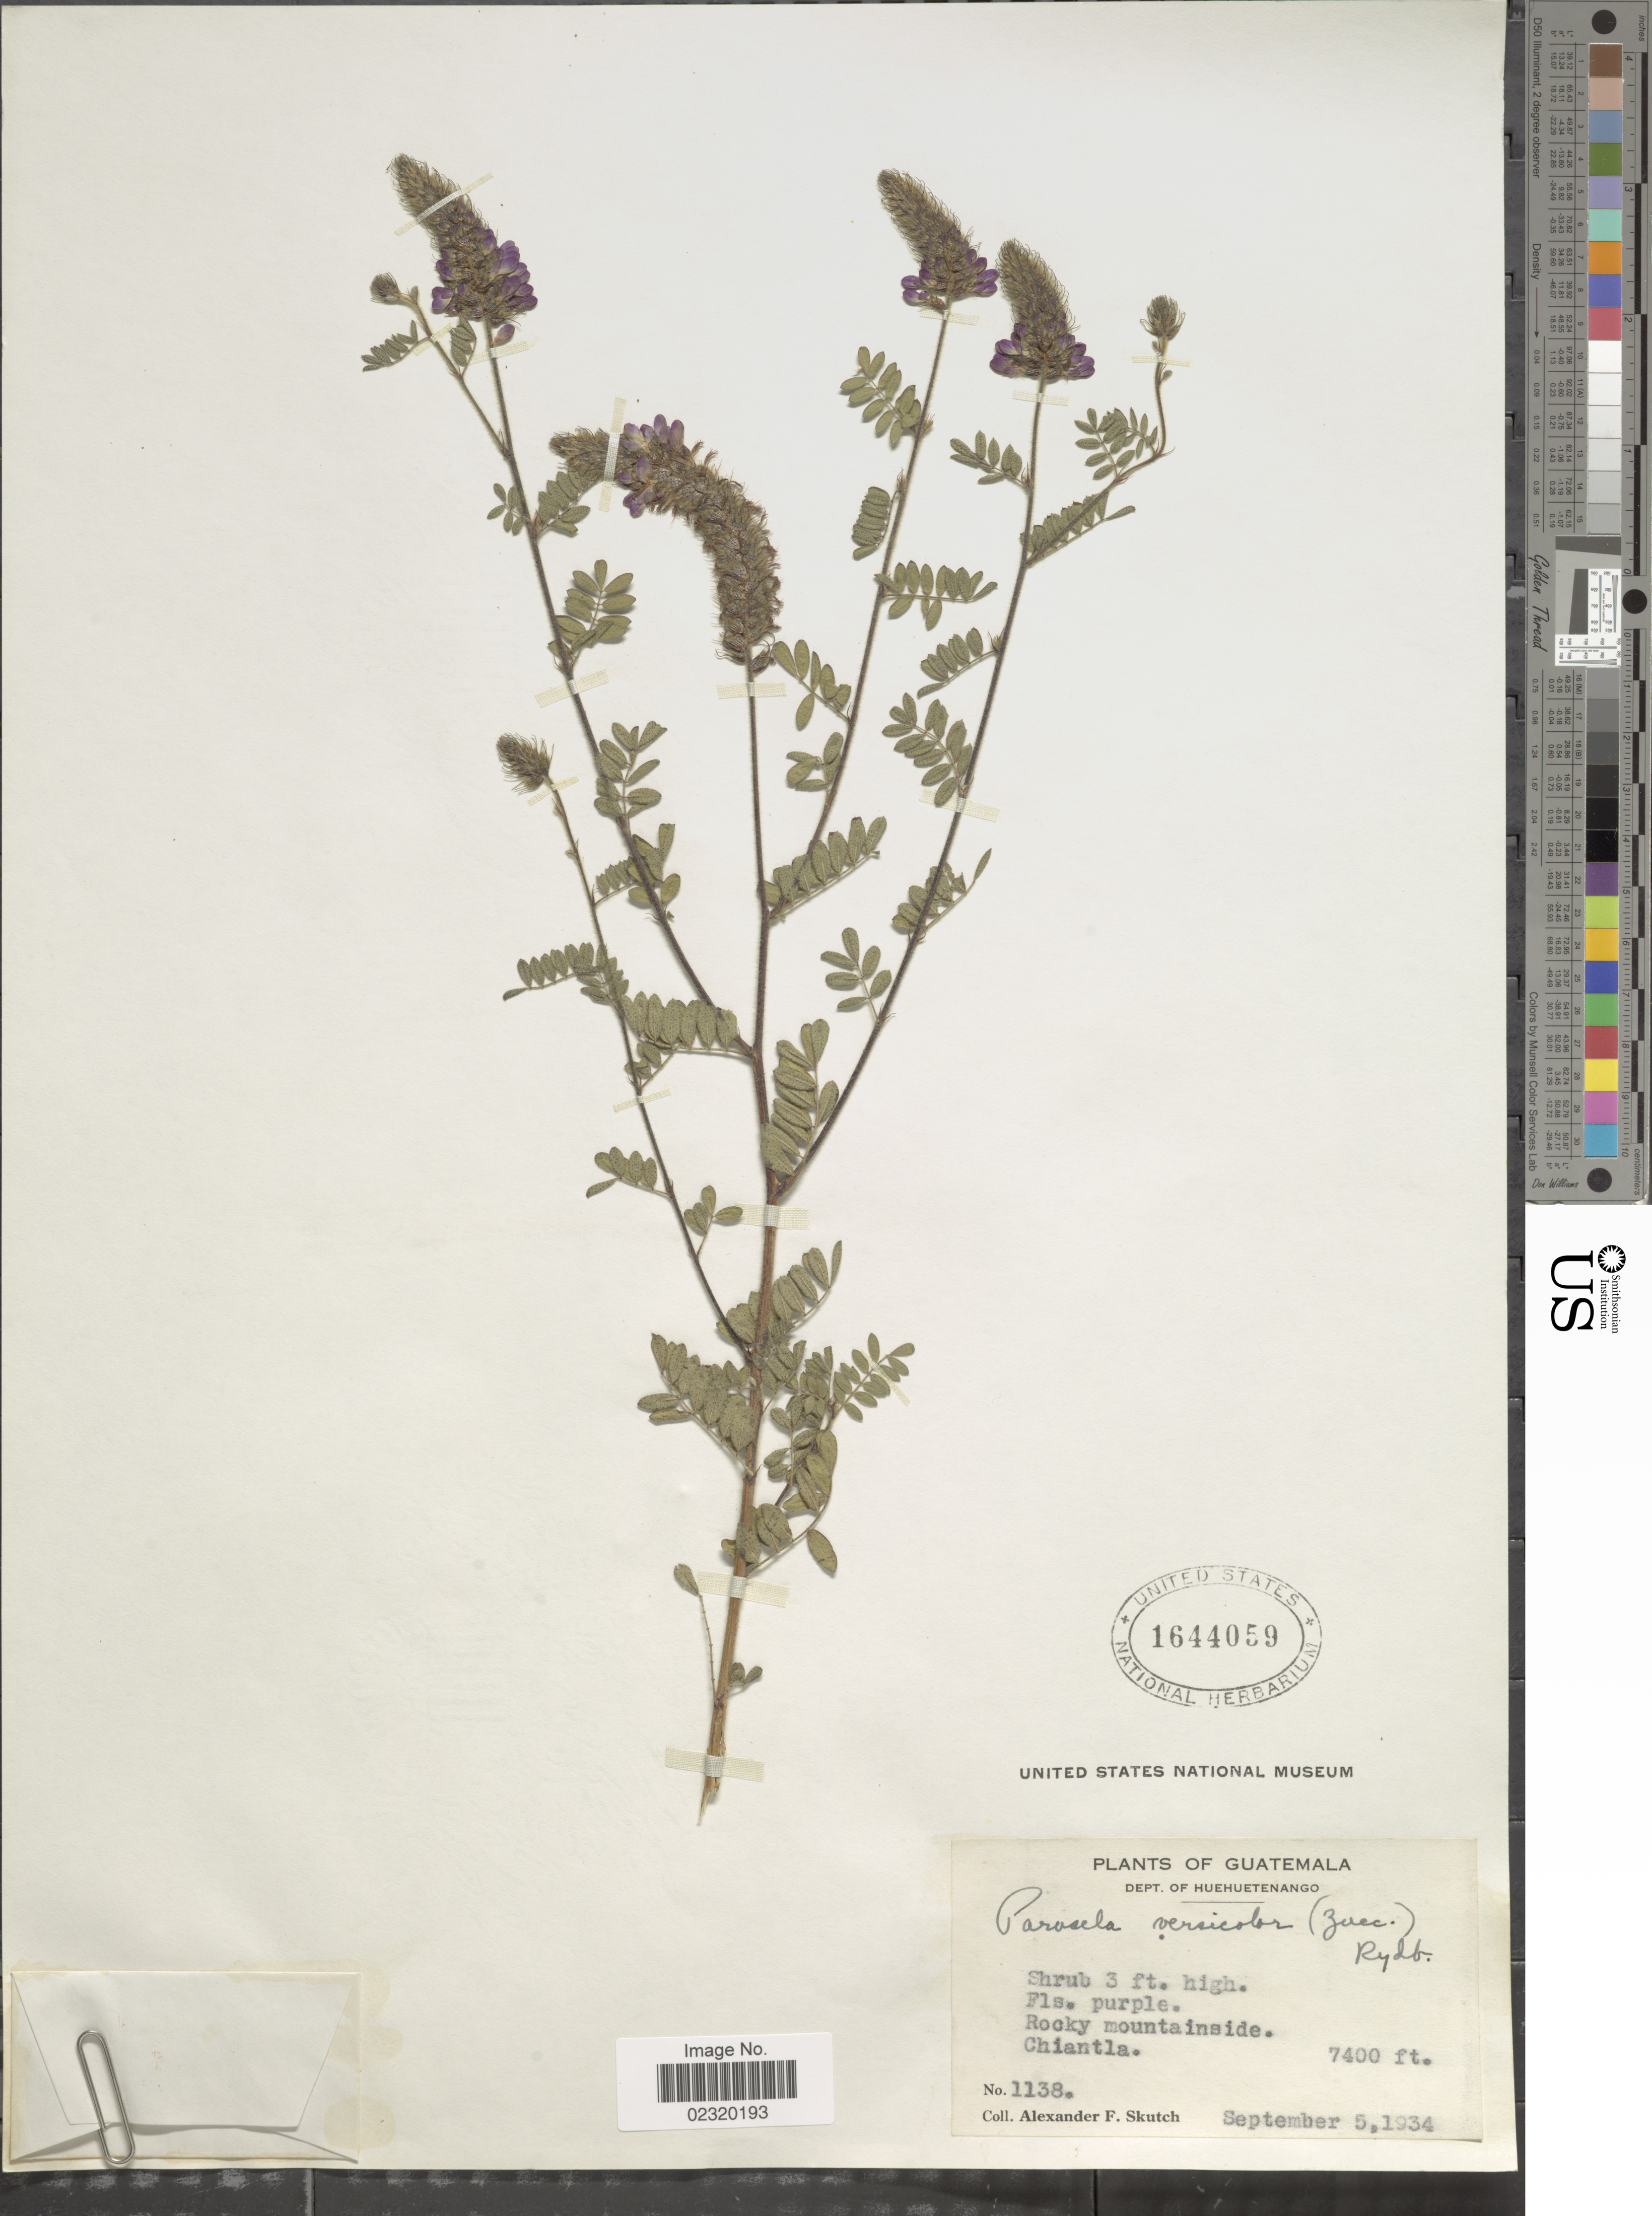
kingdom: Plantae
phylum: Tracheophyta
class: Magnoliopsida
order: Fabales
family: Fabaceae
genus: Dalea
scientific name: Dalea versicolor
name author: Zucc.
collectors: A. F. Skutch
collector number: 1138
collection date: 1934-09-05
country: Guatemala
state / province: Huehuetenango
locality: Dept. Huehuetenango, Rocky mountainside, Chiantla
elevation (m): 2256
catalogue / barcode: US 1644059